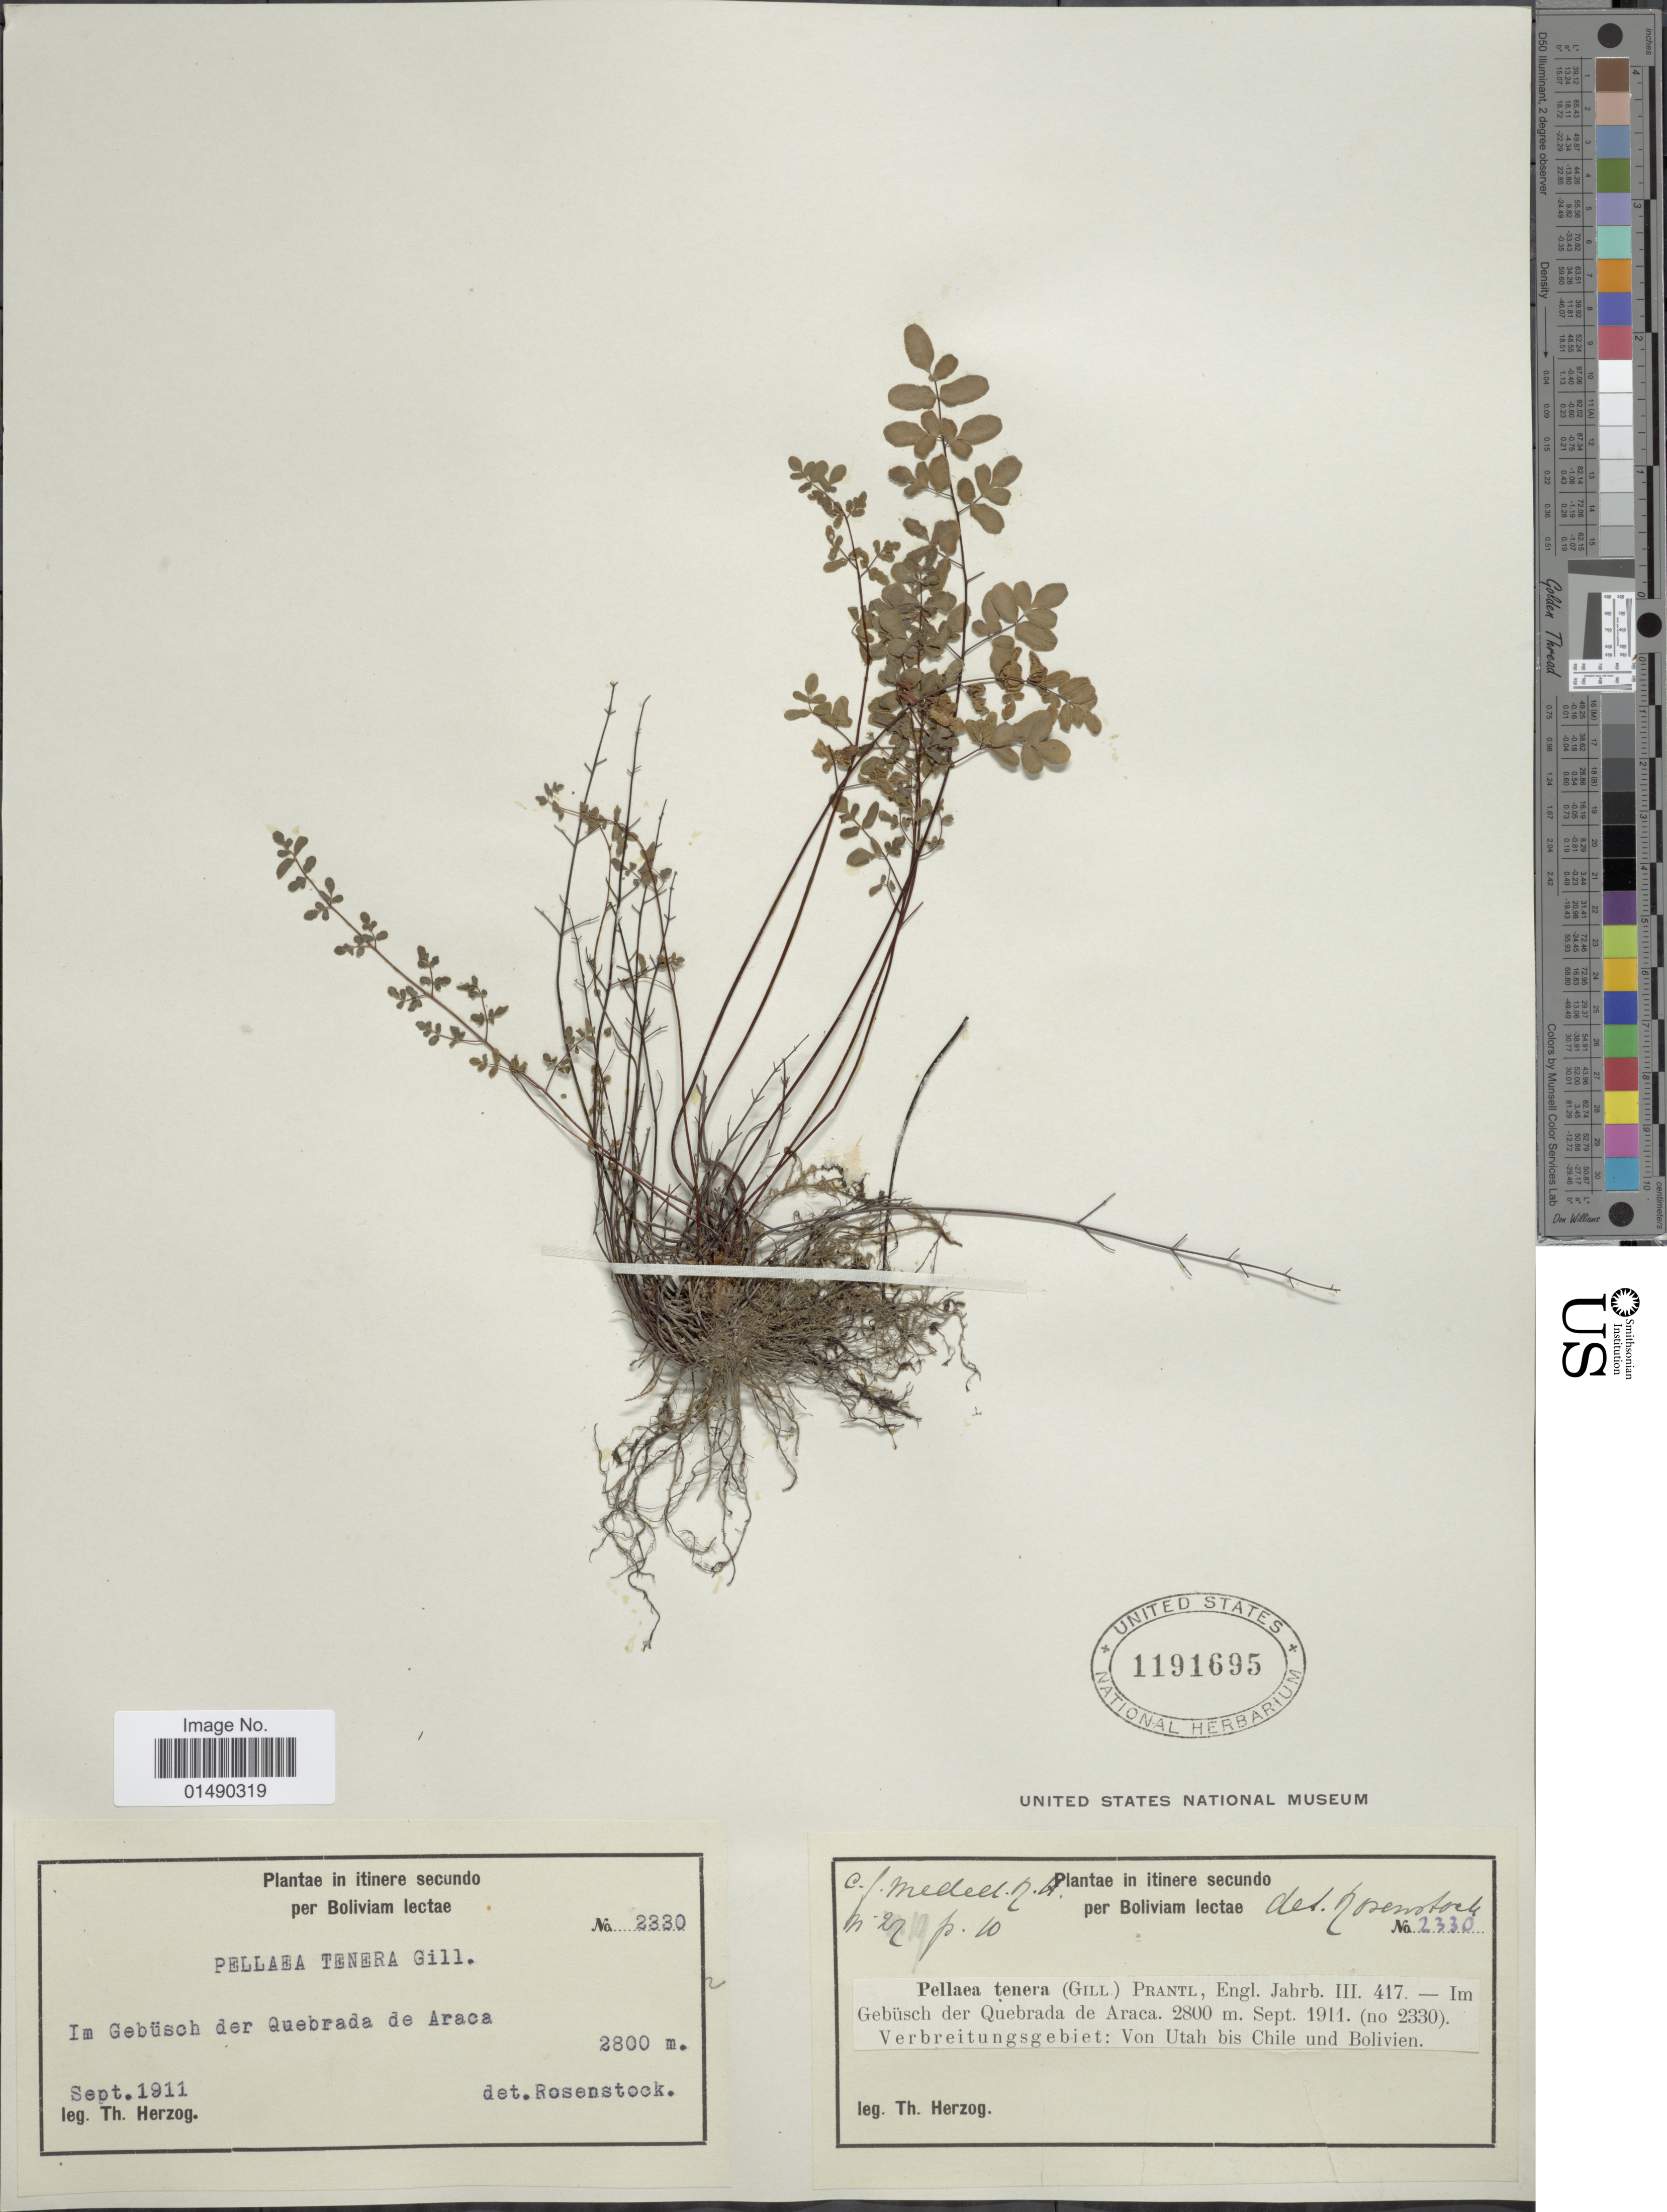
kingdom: Plantae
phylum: Tracheophyta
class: Polypodiopsida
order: Polypodiales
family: Pteridaceae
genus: Argyrochosma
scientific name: Argyrochosma nivea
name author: (Poir.) Windham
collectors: T. K. J. Herzog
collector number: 2330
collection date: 1911-09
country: Bolivia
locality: Im Gebusch der Quebrada de Araca.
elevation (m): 2800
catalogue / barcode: US 1191695